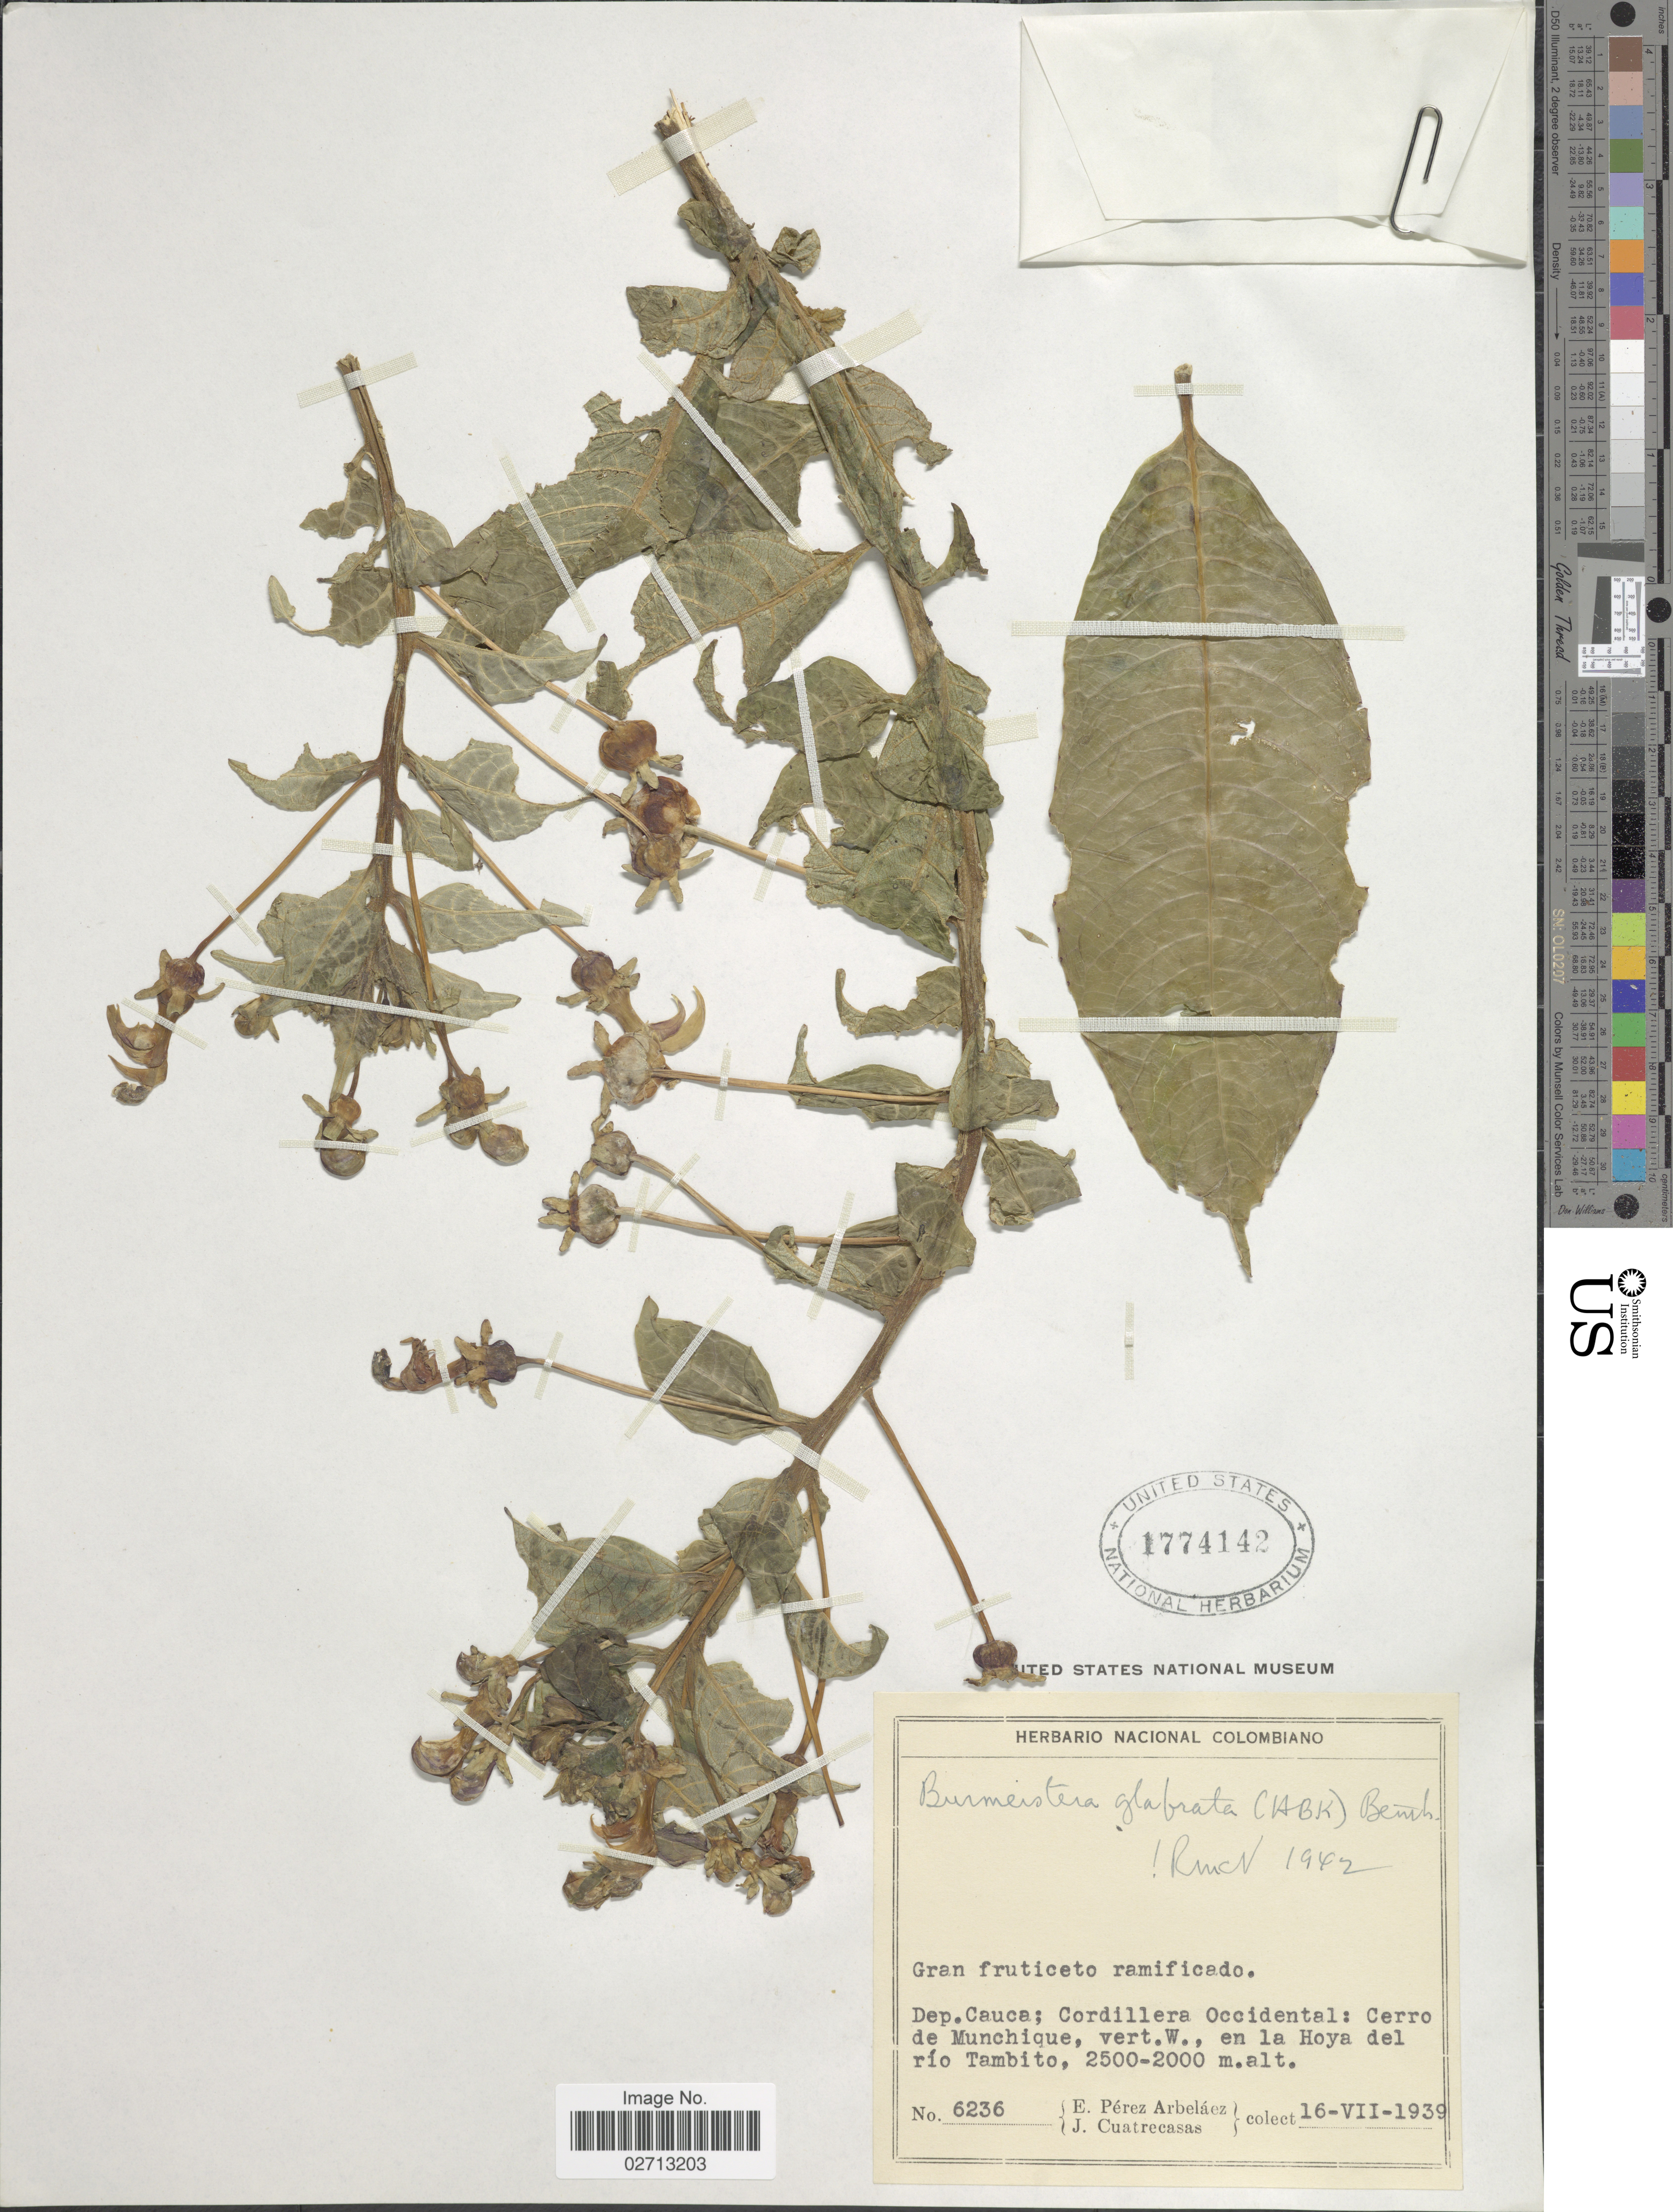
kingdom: Plantae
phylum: Tracheophyta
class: Magnoliopsida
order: Asterales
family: Campanulaceae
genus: Burmeistera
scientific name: Burmeistera glabrata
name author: (Kunth) Hook. f. ex B.D. Jacks.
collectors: E. Pérez Arbeláez & J. Cuatrecasas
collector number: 6236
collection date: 1939-07-16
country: Colombia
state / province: Cauca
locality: Dep. Cauca; Cordillera Occidental: Cerro de Munchique, vert. W., en la Hoya del río Tambito.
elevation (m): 2000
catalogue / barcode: US 1774142